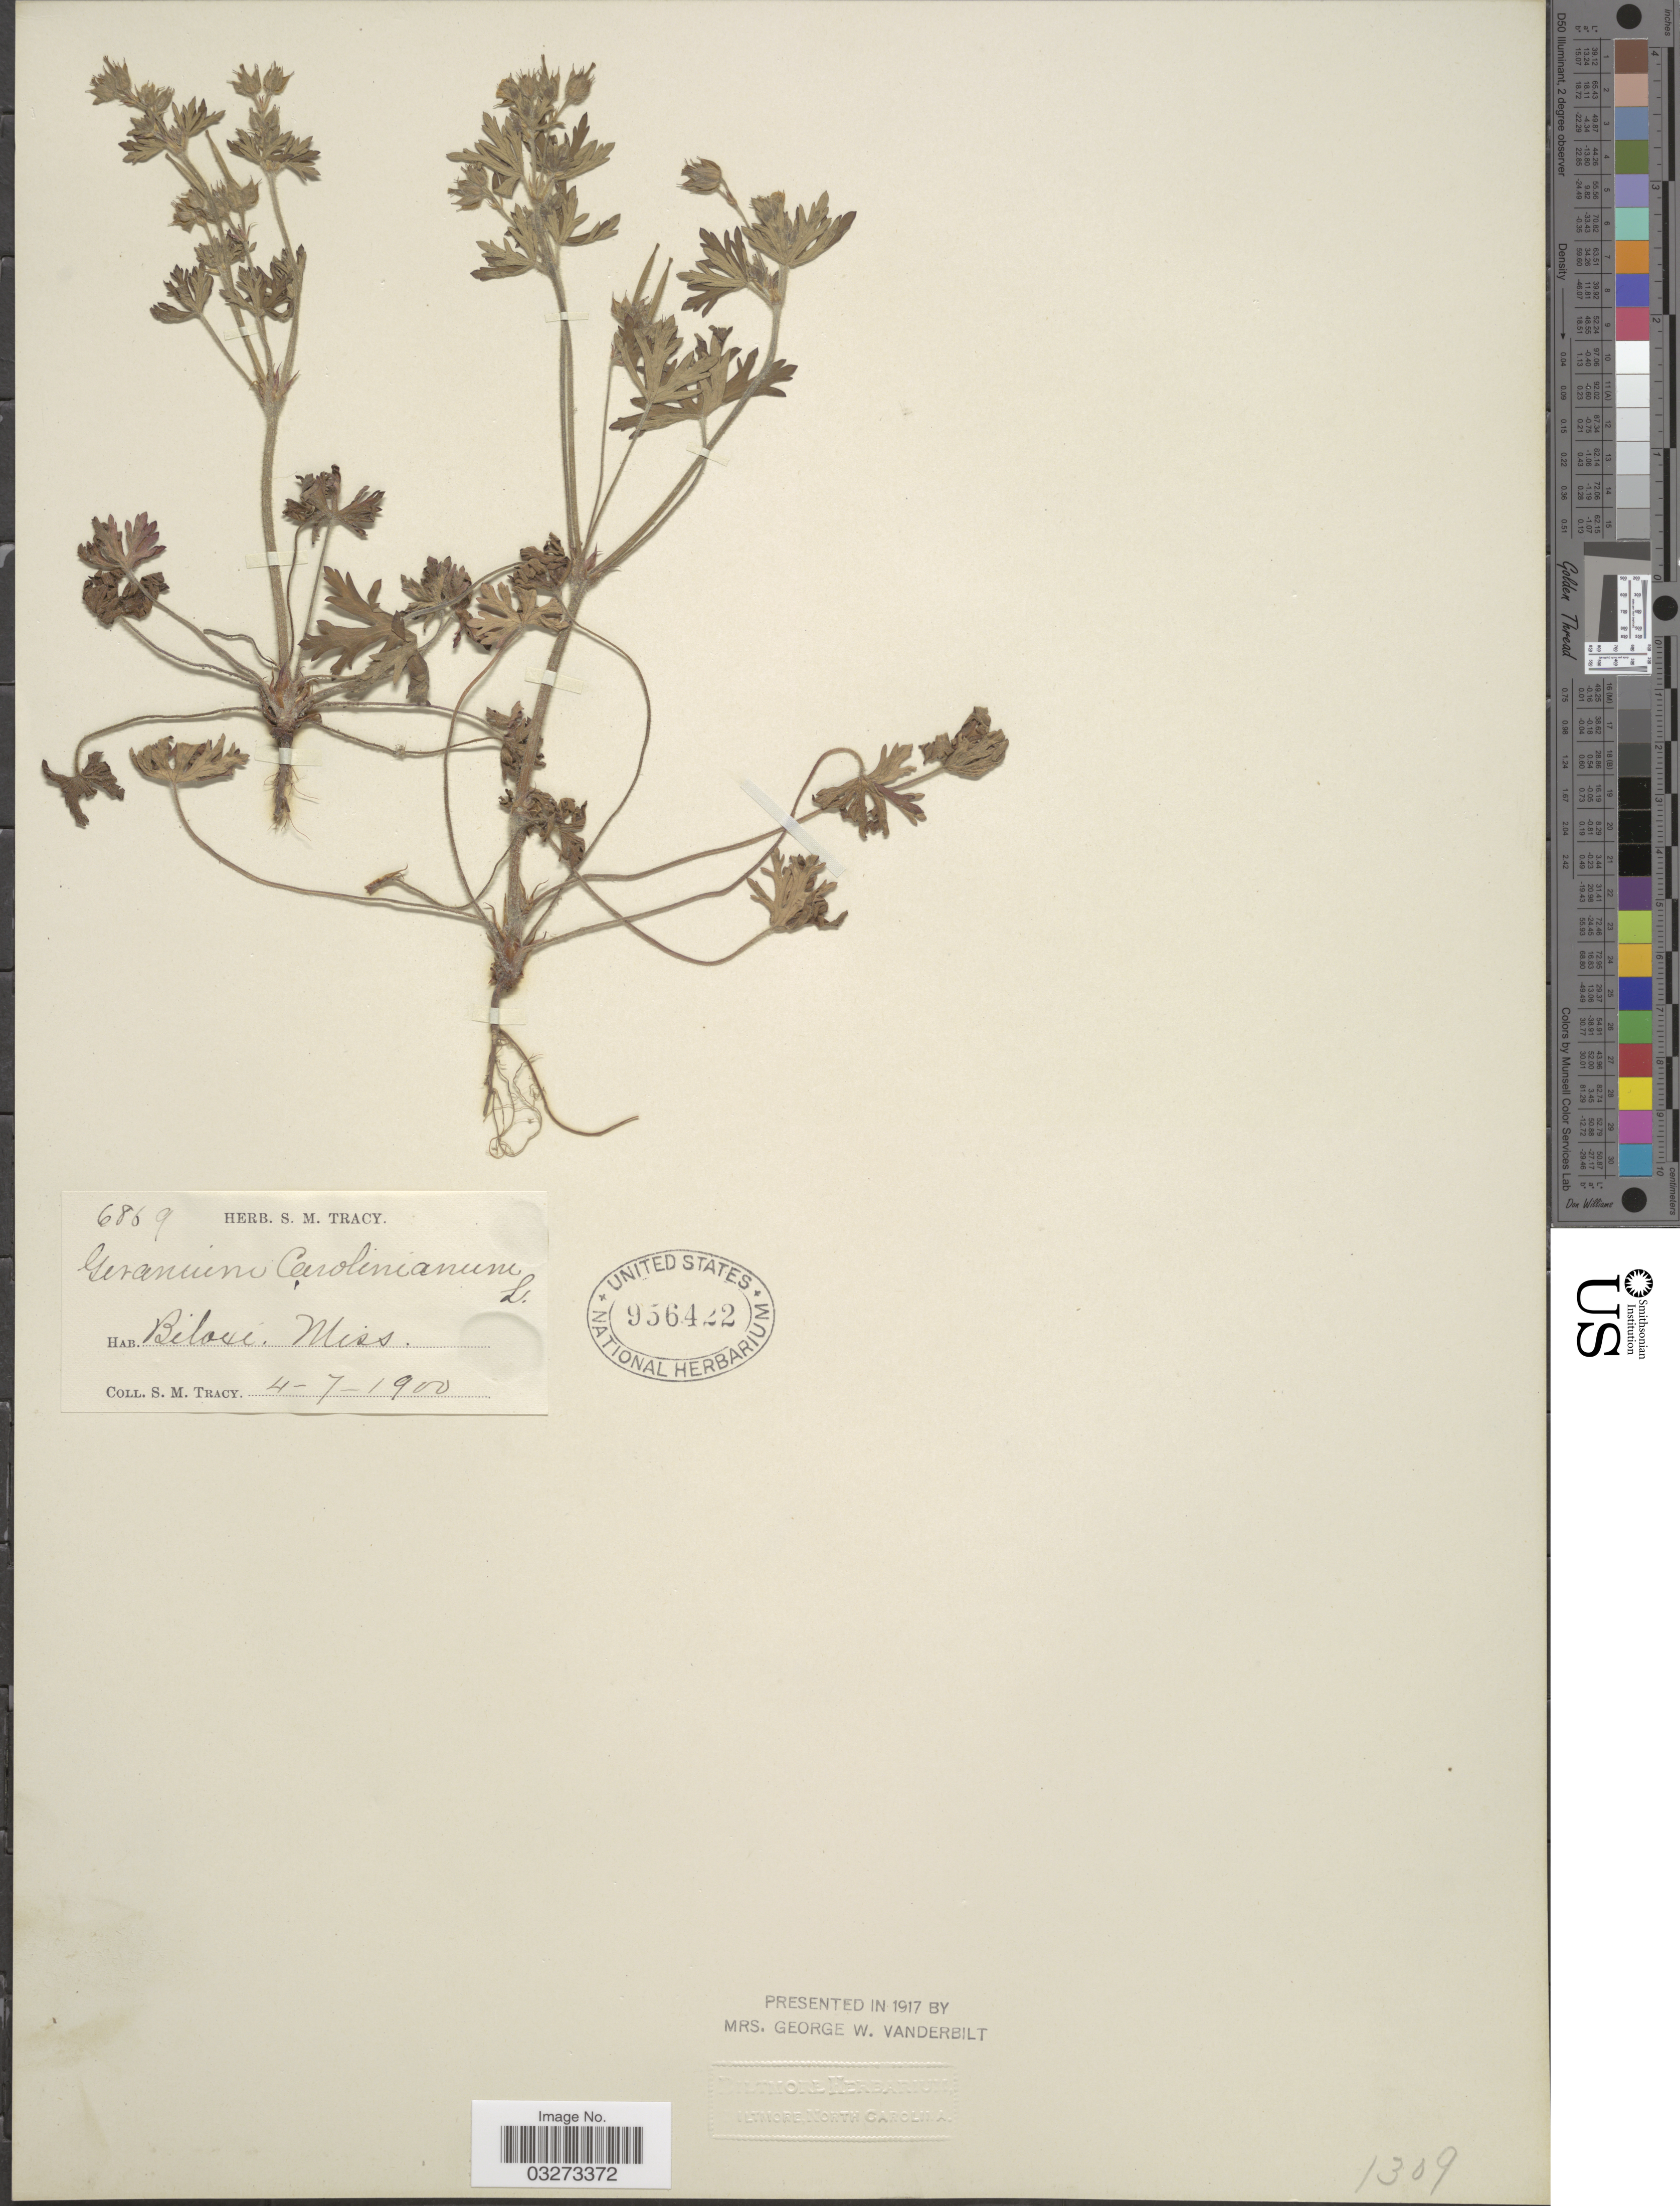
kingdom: Plantae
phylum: Tracheophyta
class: Magnoliopsida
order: Geraniales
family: Geraniaceae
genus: Geranium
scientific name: Geranium carolinianum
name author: L.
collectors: S. M. Tracy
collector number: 6869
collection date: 1900-04-07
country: United States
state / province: Mississippi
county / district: Harrison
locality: Biloxi.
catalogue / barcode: US 956422